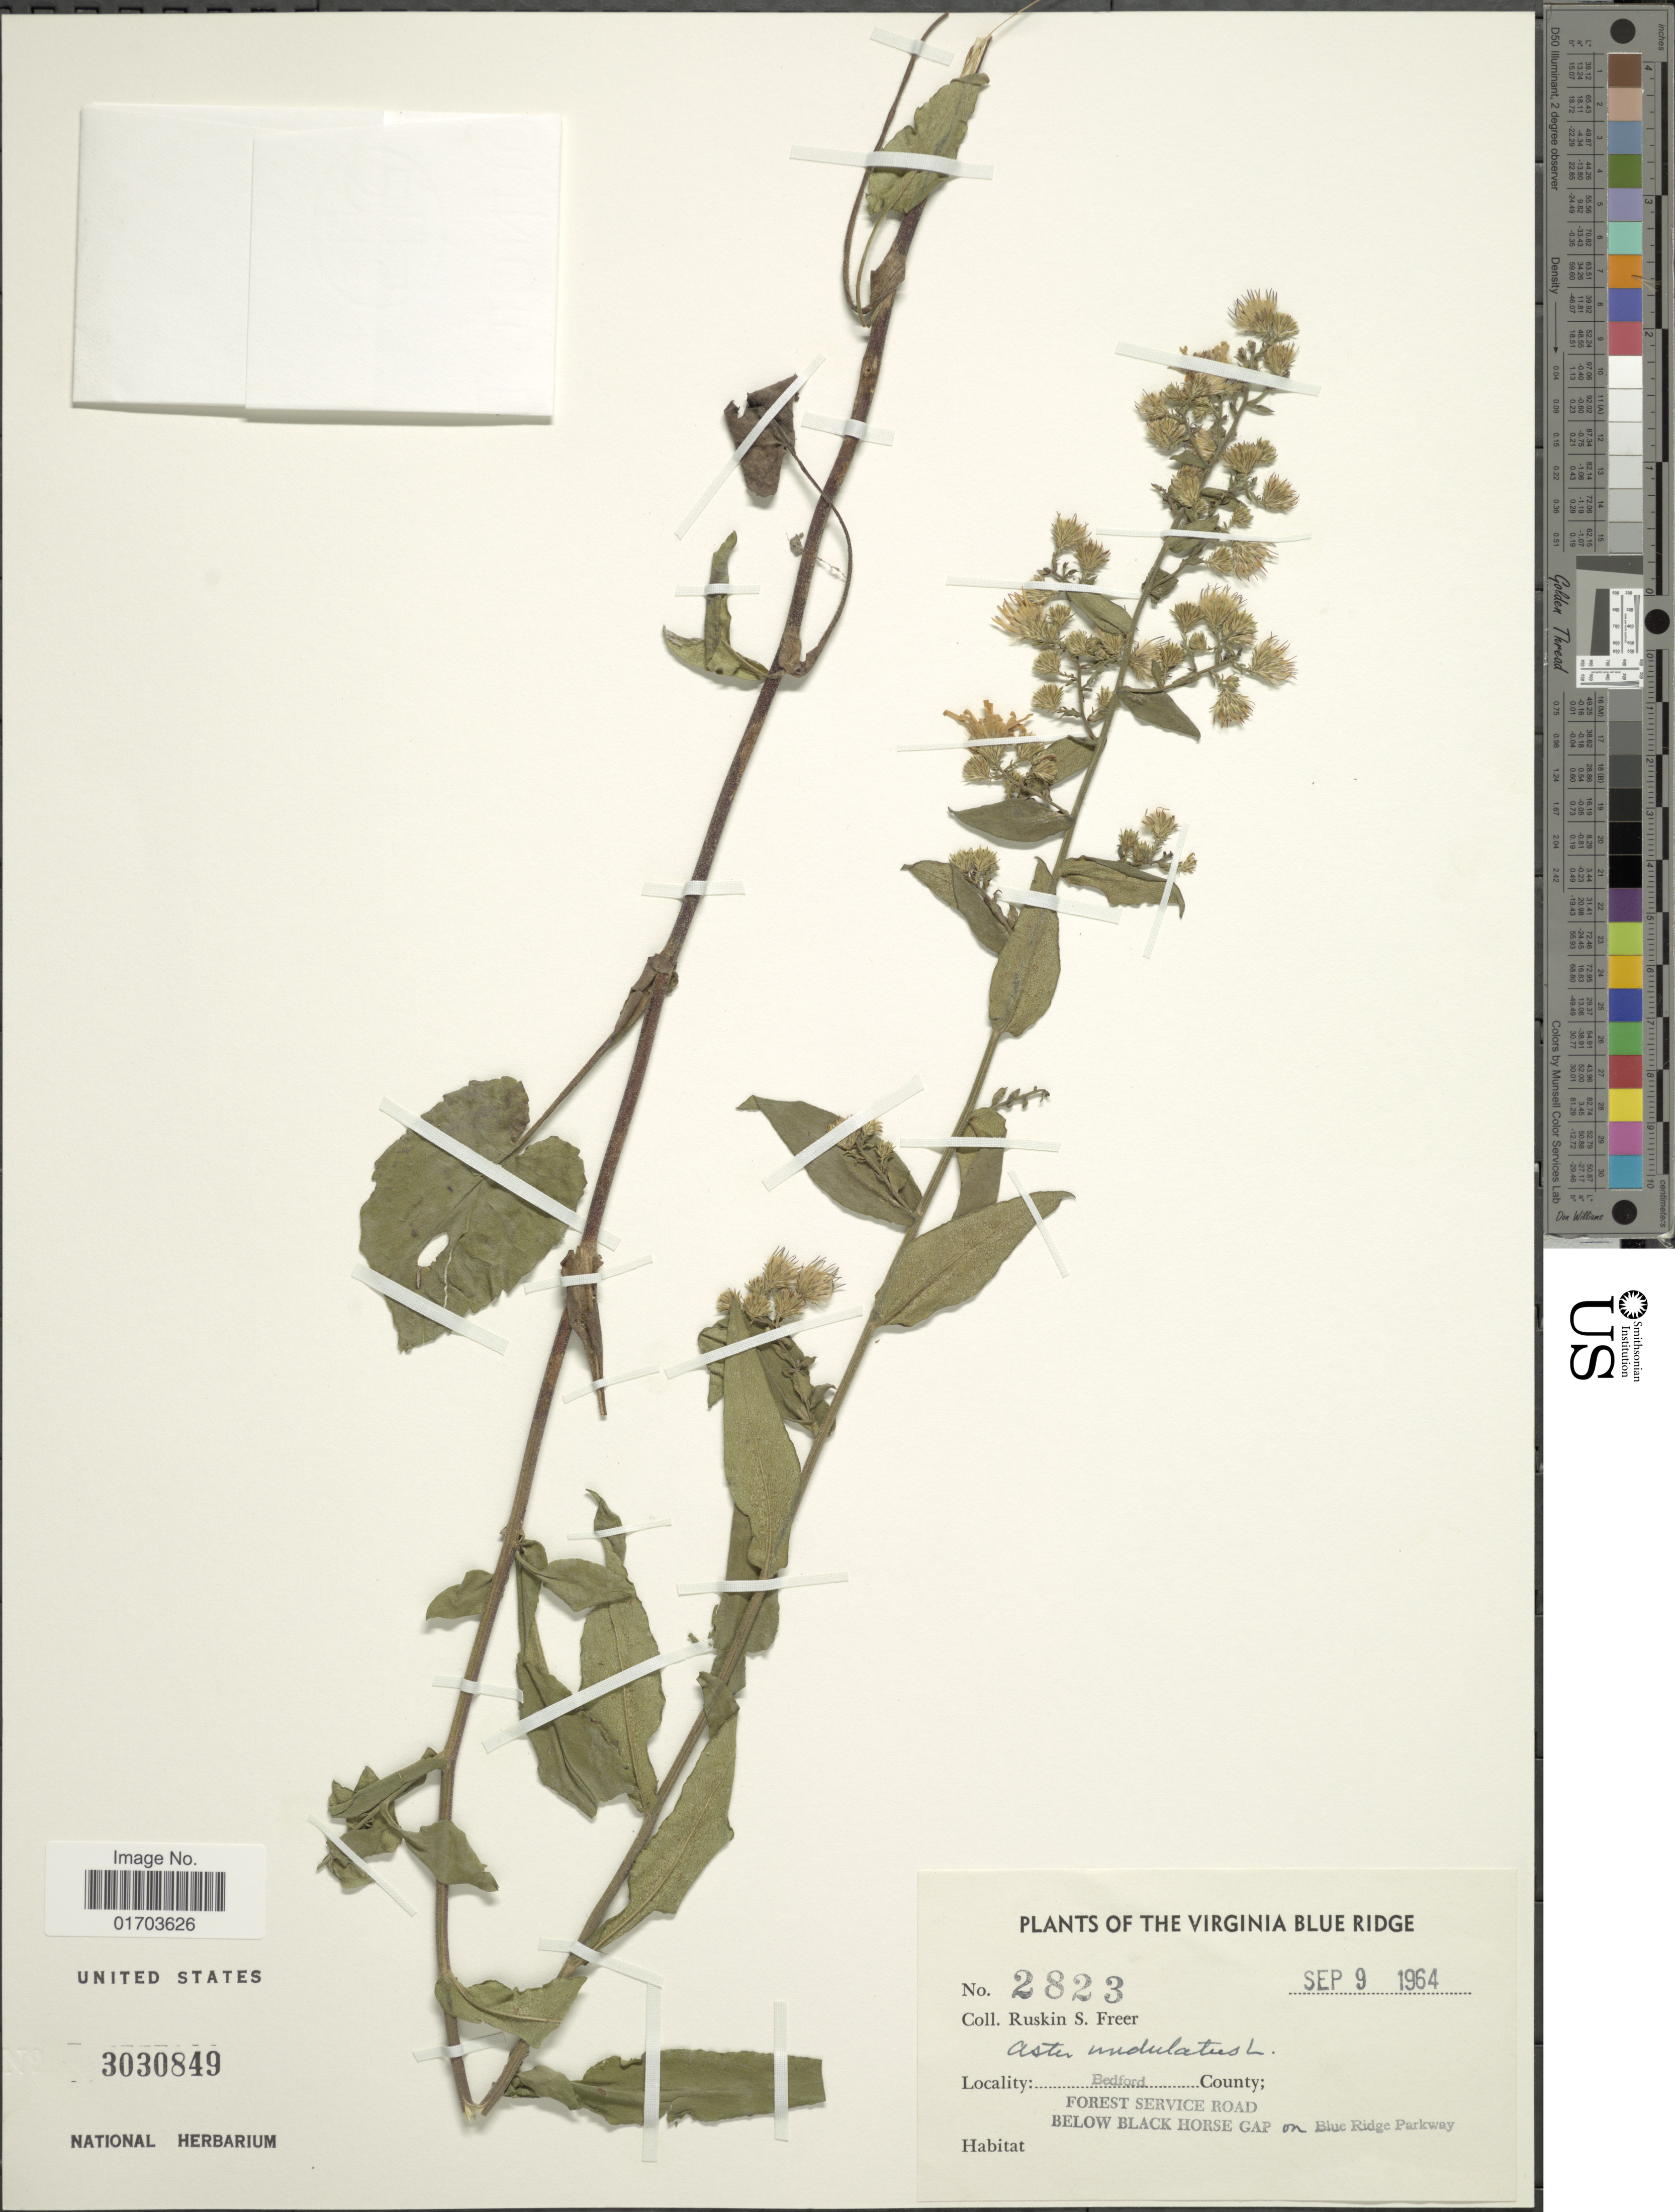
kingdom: Plantae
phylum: Tracheophyta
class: Magnoliopsida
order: Asterales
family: Asteraceae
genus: Symphyotrichum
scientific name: Symphyotrichum undulatum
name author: (L.) G.L. Nesom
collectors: R. Freer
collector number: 2823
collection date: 1964-09-09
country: United States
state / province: Virginia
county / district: Bedford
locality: Virginia Blue Ridge. Bedford County; Forest Service road below Black Horse Gap on Blue Ridge Parkway.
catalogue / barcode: US 3030849